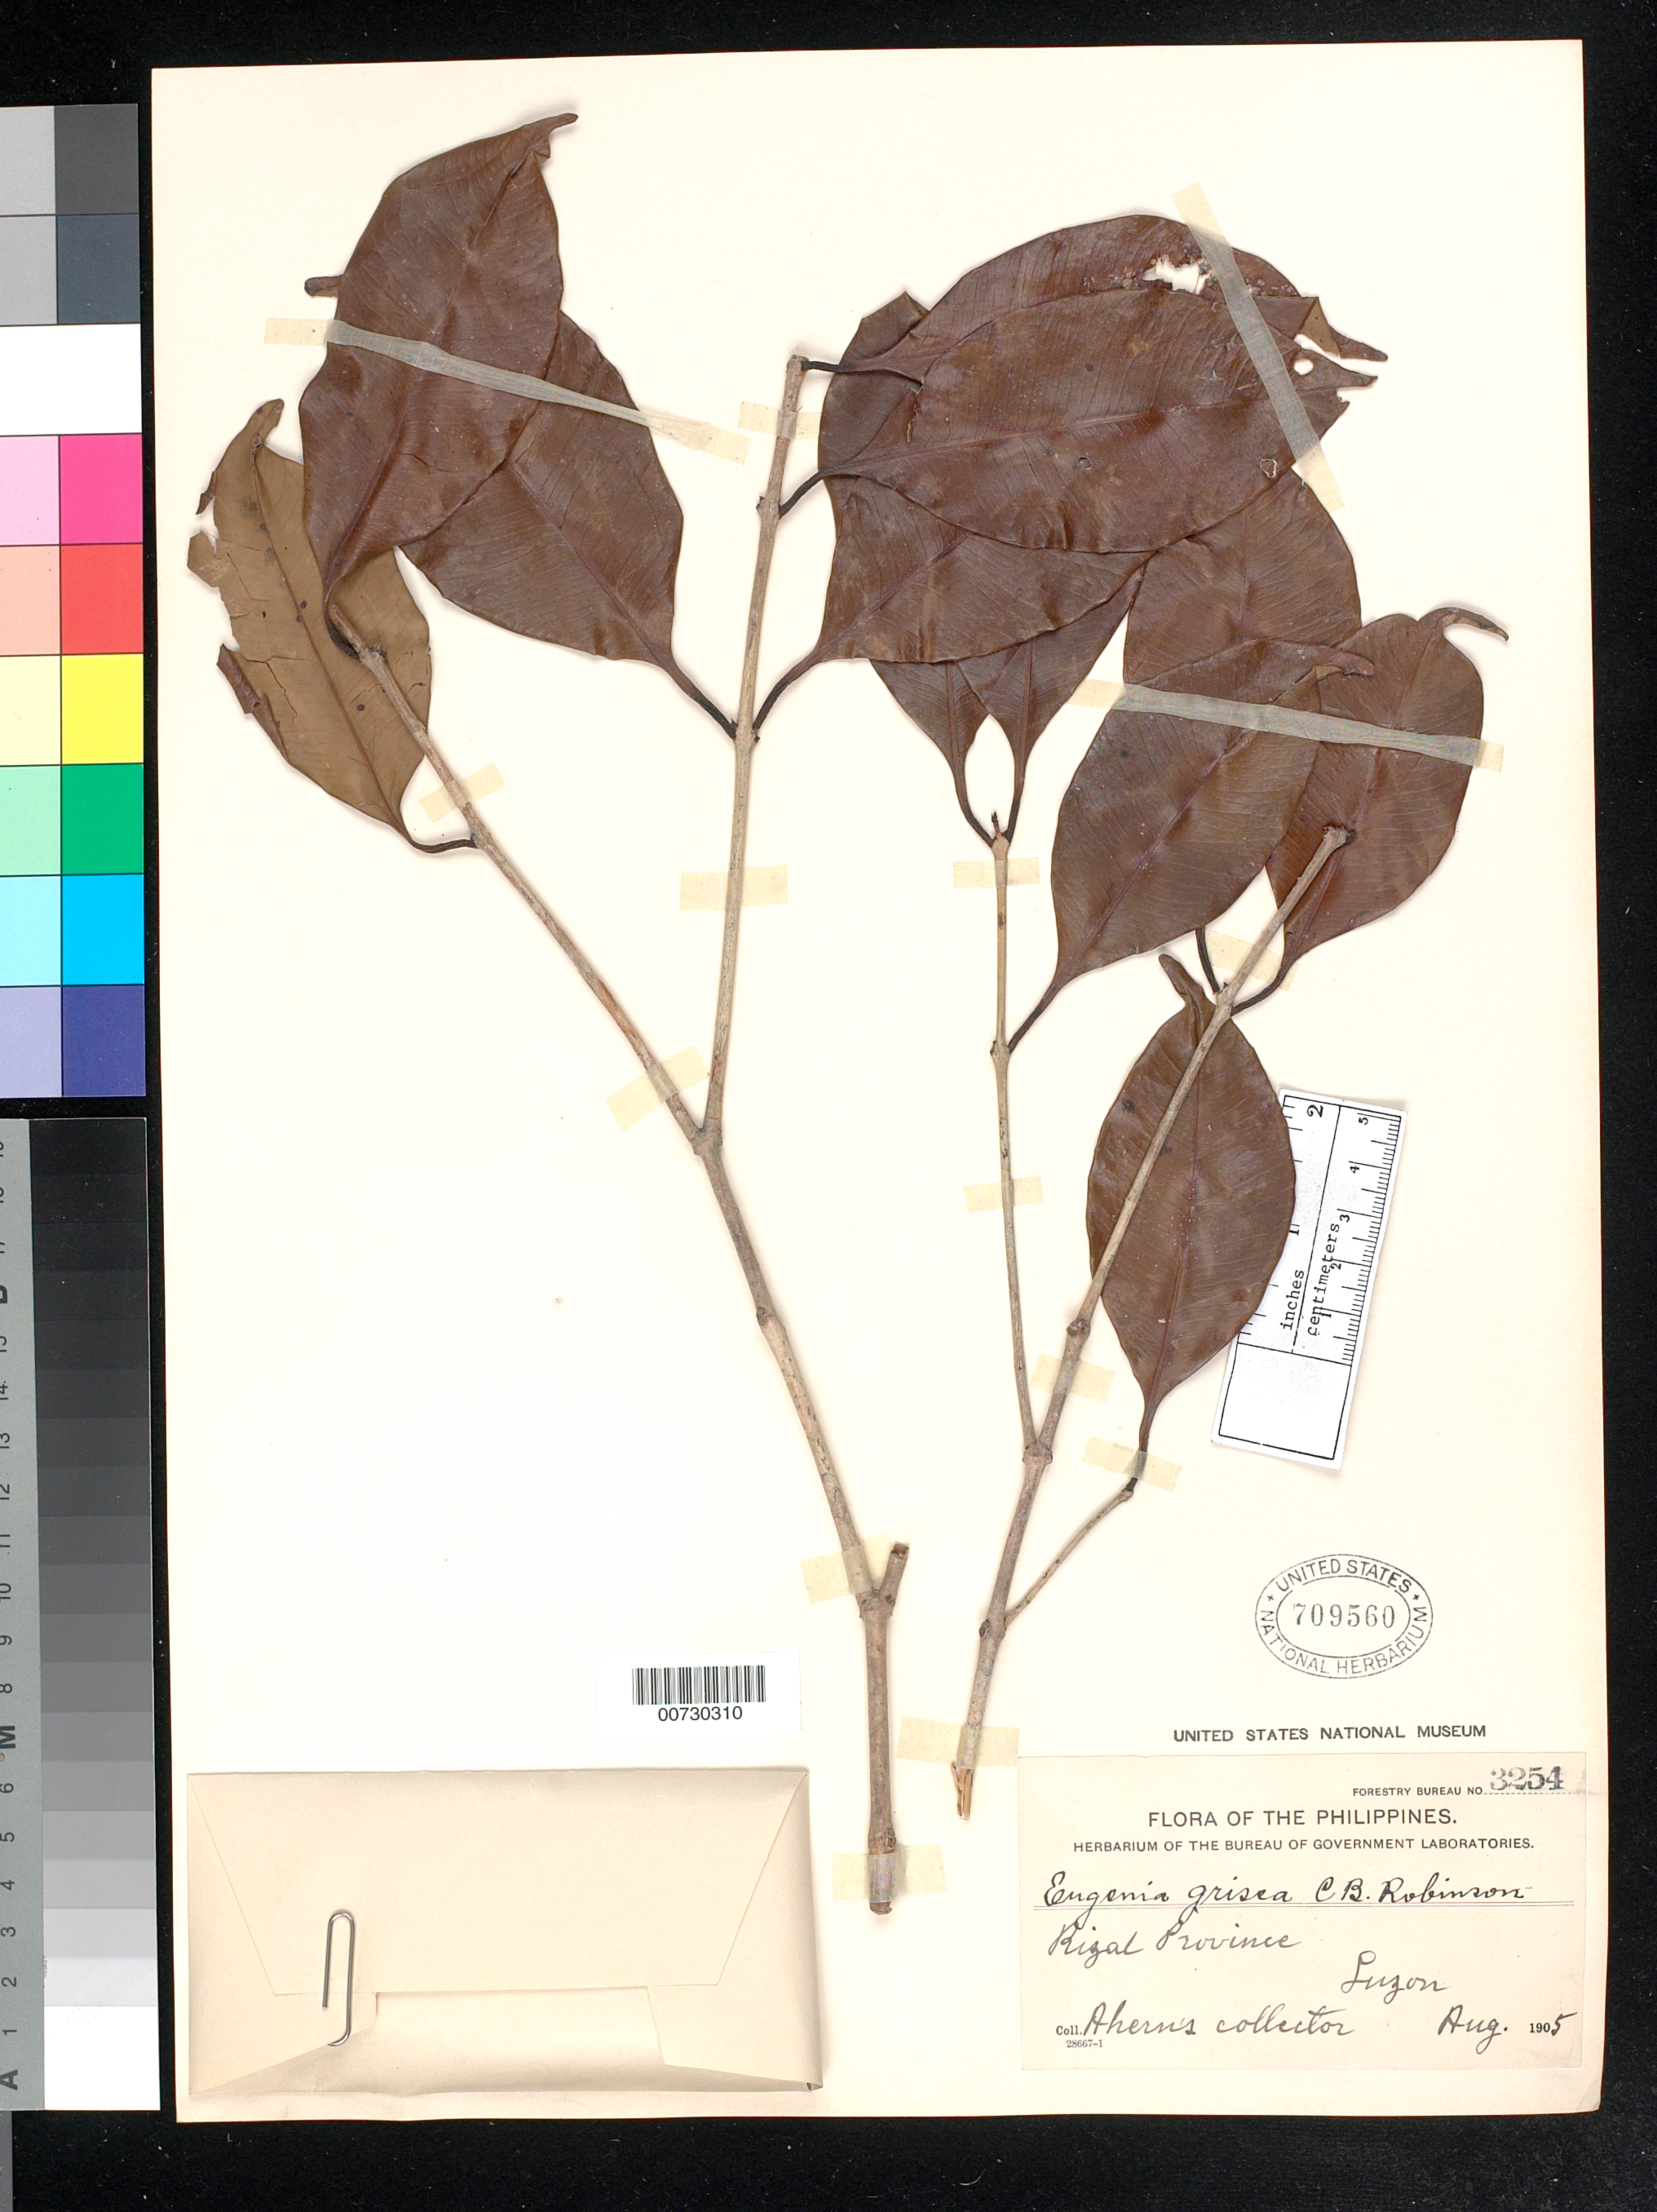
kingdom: Plantae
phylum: Tracheophyta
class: Magnoliopsida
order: Myrtales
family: Myrtaceae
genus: Syzygium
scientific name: Syzygium griseum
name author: (C.B. Rob.) Airy Shaw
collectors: Ahern's collector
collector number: For. Bur. 3254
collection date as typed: Aug 1905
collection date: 1905-08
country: Philippines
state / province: Calabarzon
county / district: Rizal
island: Luzon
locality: Bosoboso.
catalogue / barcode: US 709560